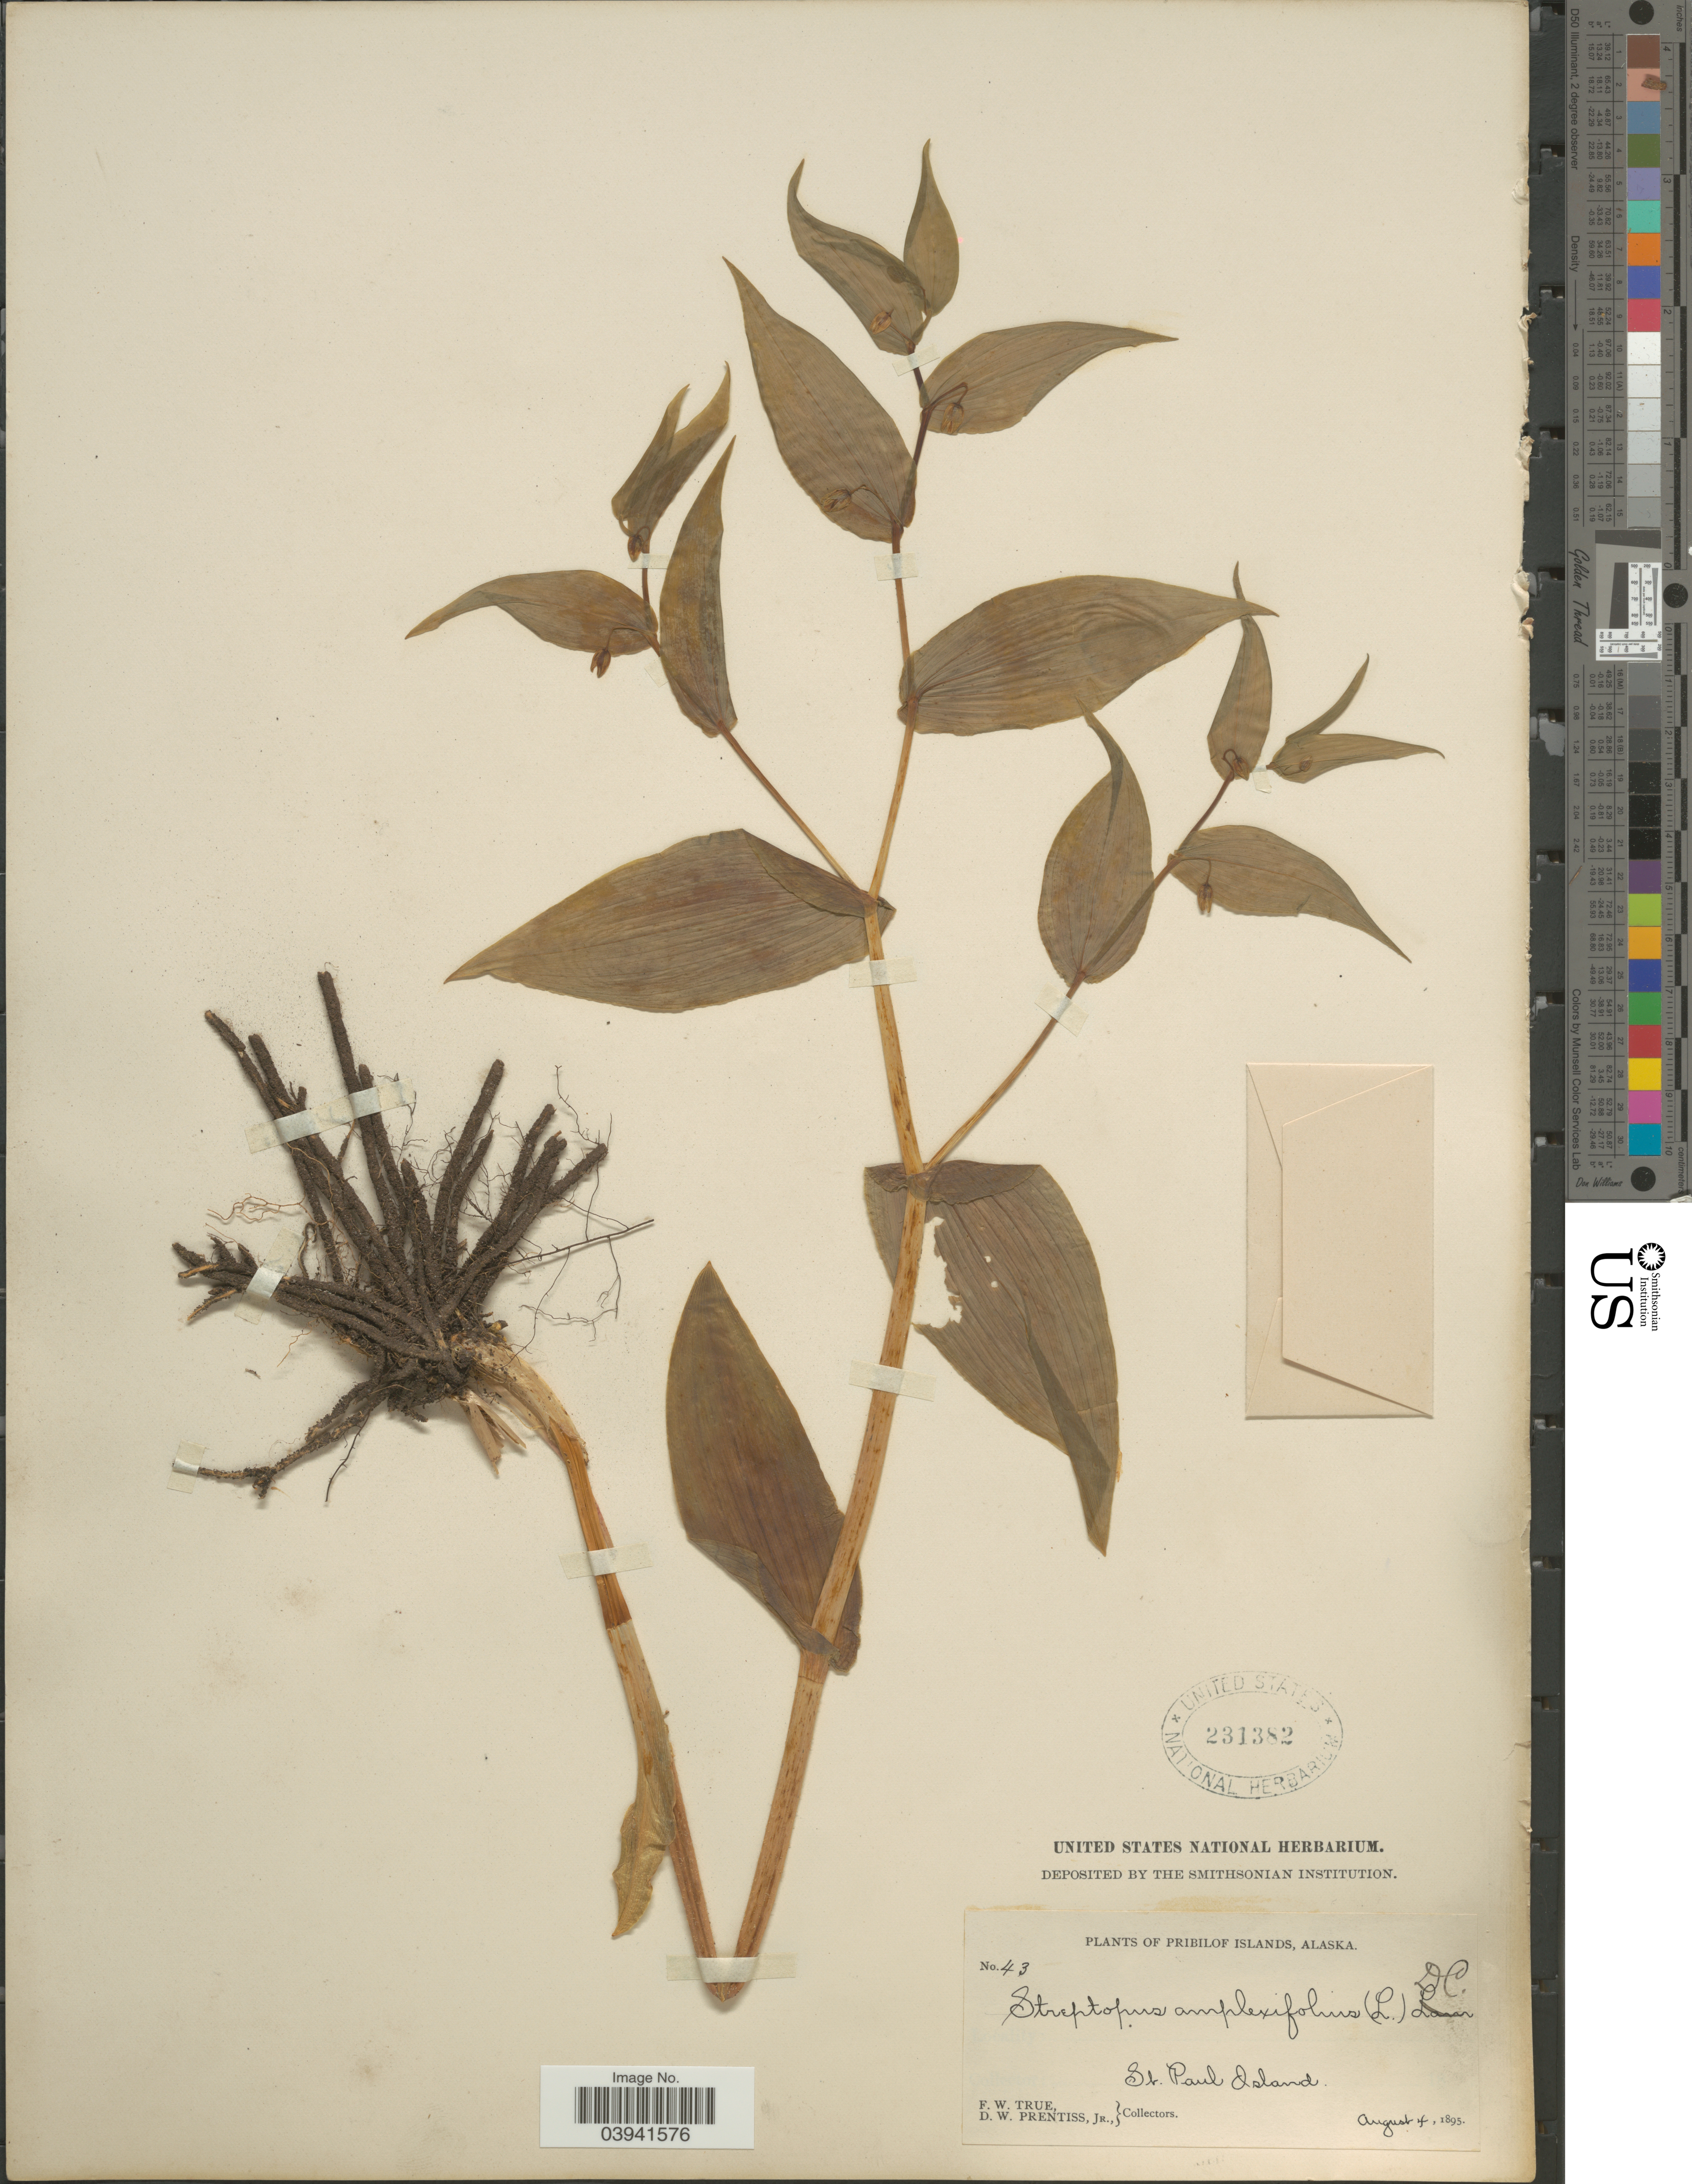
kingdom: Plantae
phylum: Tracheophyta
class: Liliopsida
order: Liliales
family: Liliaceae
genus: Streptopus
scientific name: Streptopus amplexifolius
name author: (L.) DC.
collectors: F. True & D. Prentiss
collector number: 43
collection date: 1895-08-04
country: United States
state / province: Alaska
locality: Pribilof Islands. St. Paul Island.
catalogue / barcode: US 231382